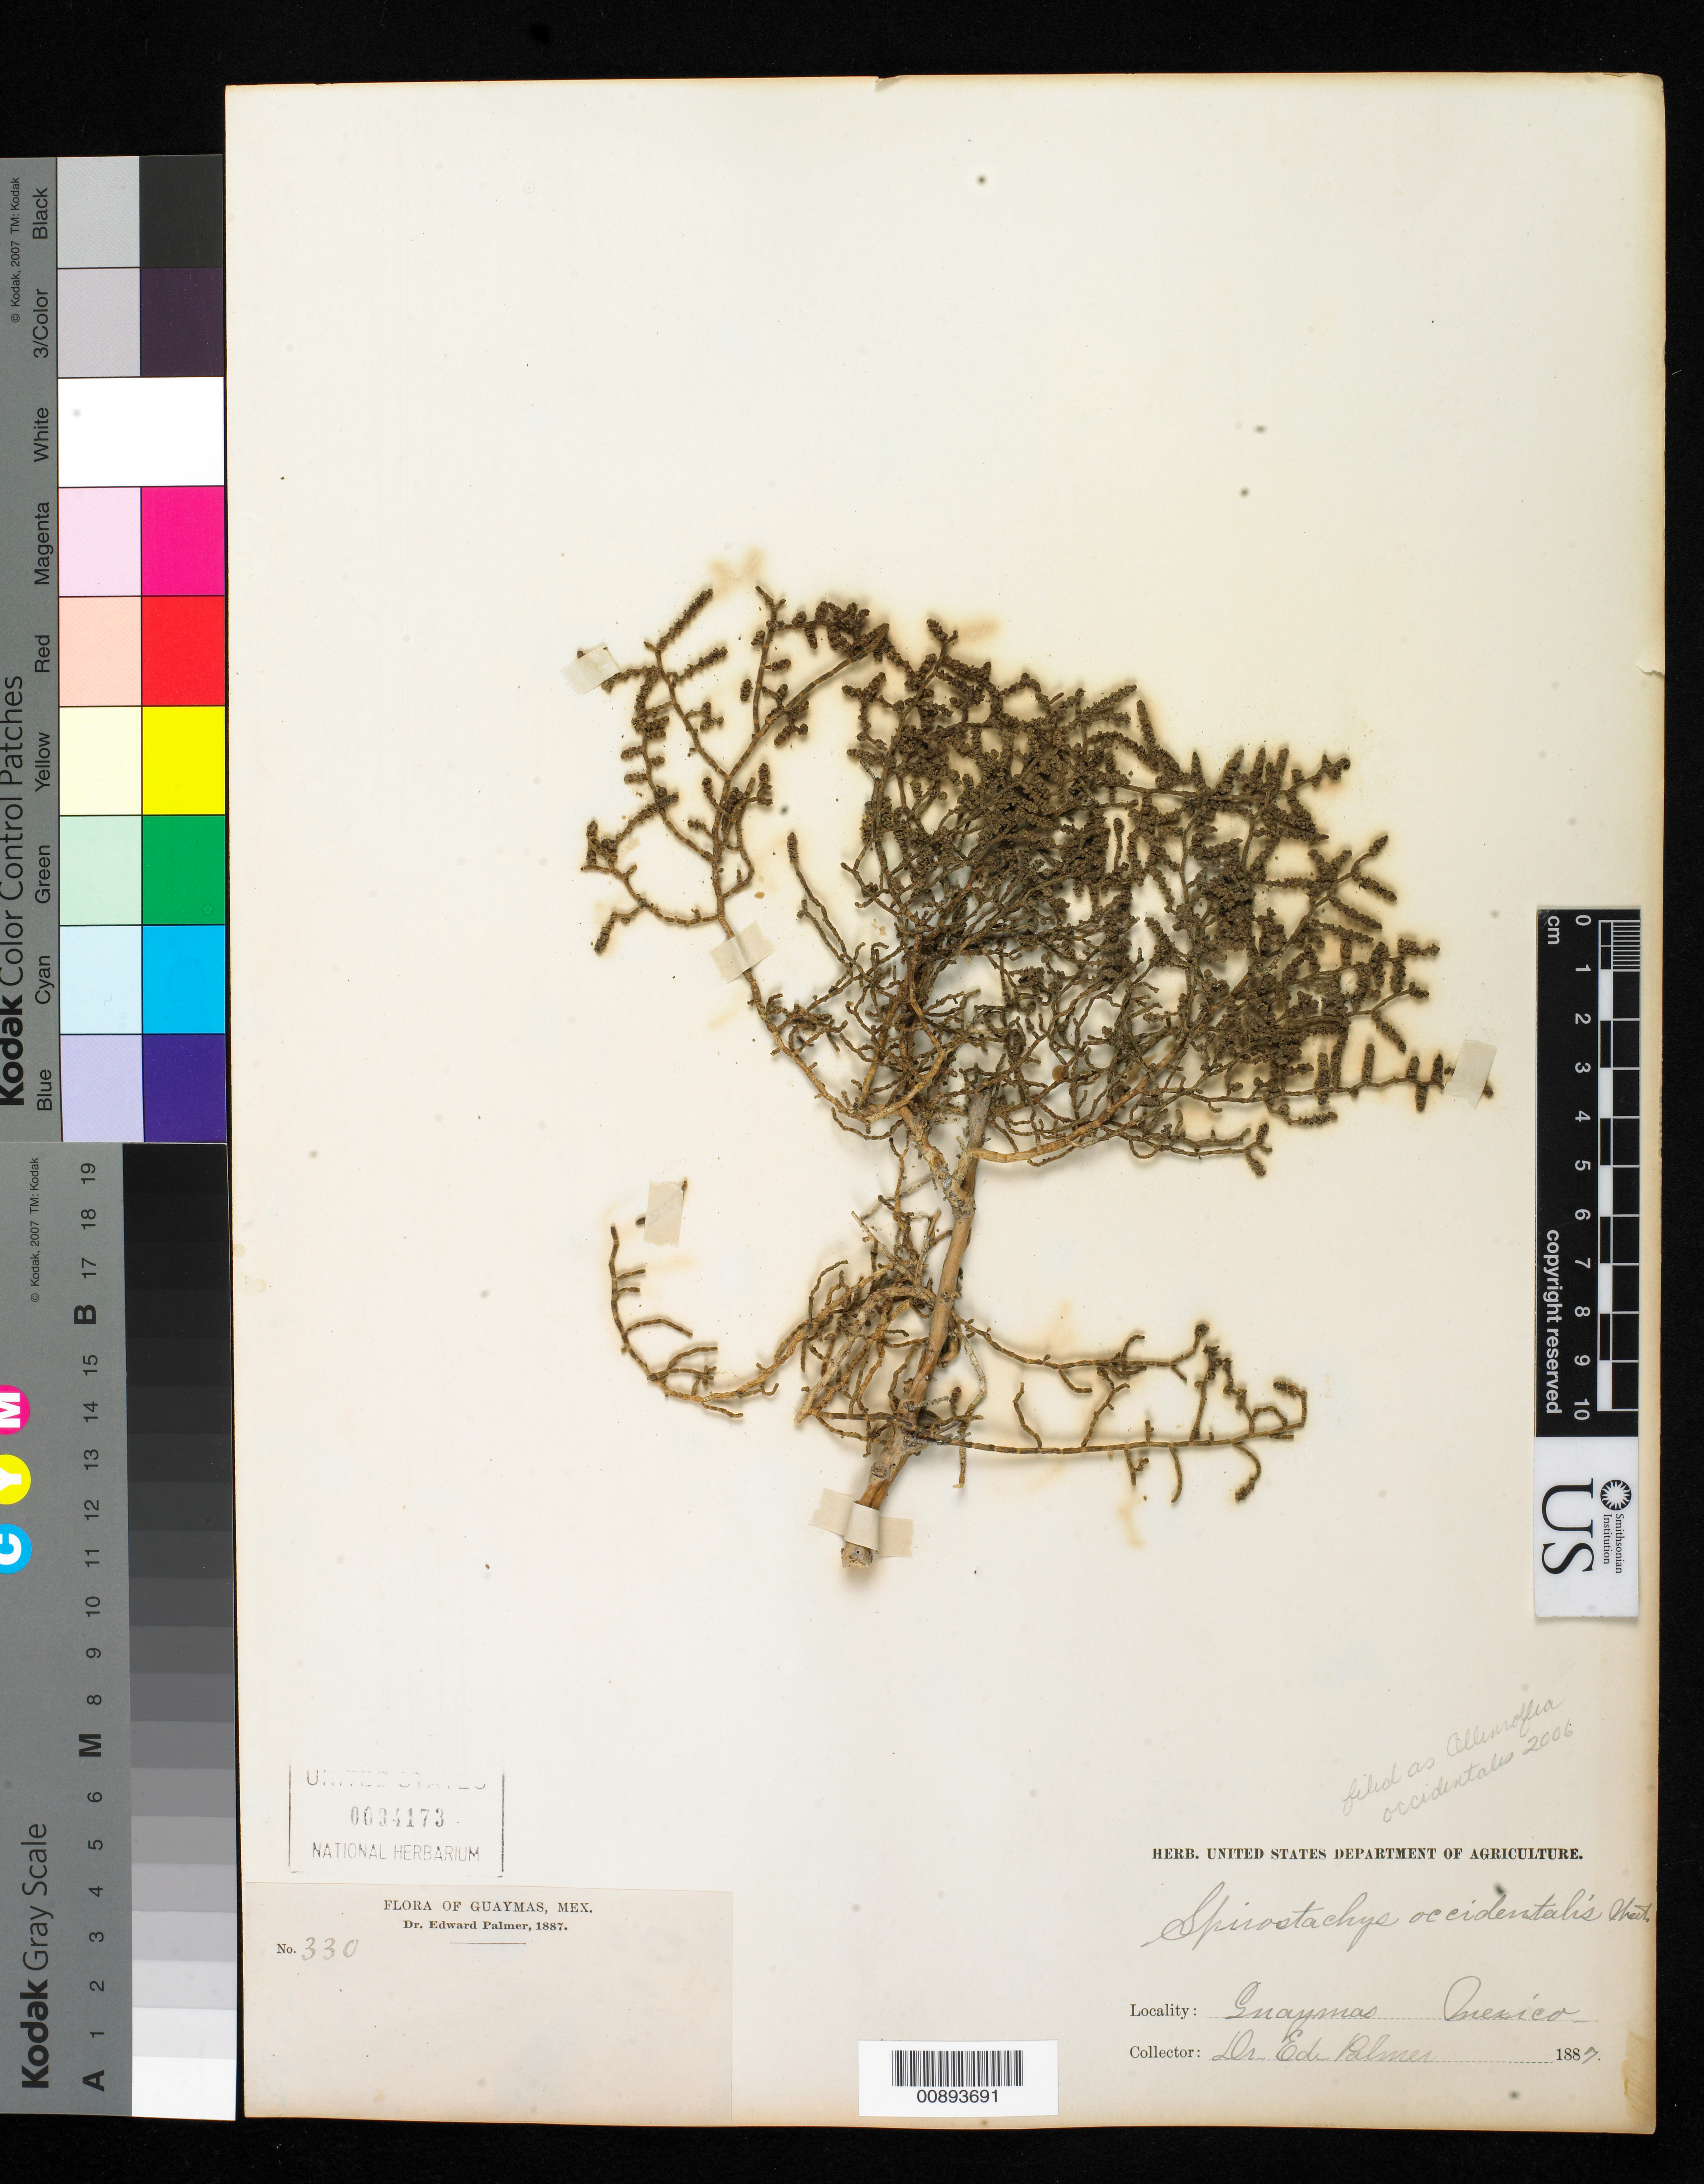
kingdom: Plantae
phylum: Tracheophyta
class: Magnoliopsida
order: Caryophyllales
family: Amaranthaceae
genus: Allenrolfea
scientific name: Allenrolfea occidentalis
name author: (S. Watson) Kuntze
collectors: E. Palmer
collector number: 330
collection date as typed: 1887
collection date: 1887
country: Mexico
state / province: Sonora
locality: Guaymas, Sonora.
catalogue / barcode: US 94173